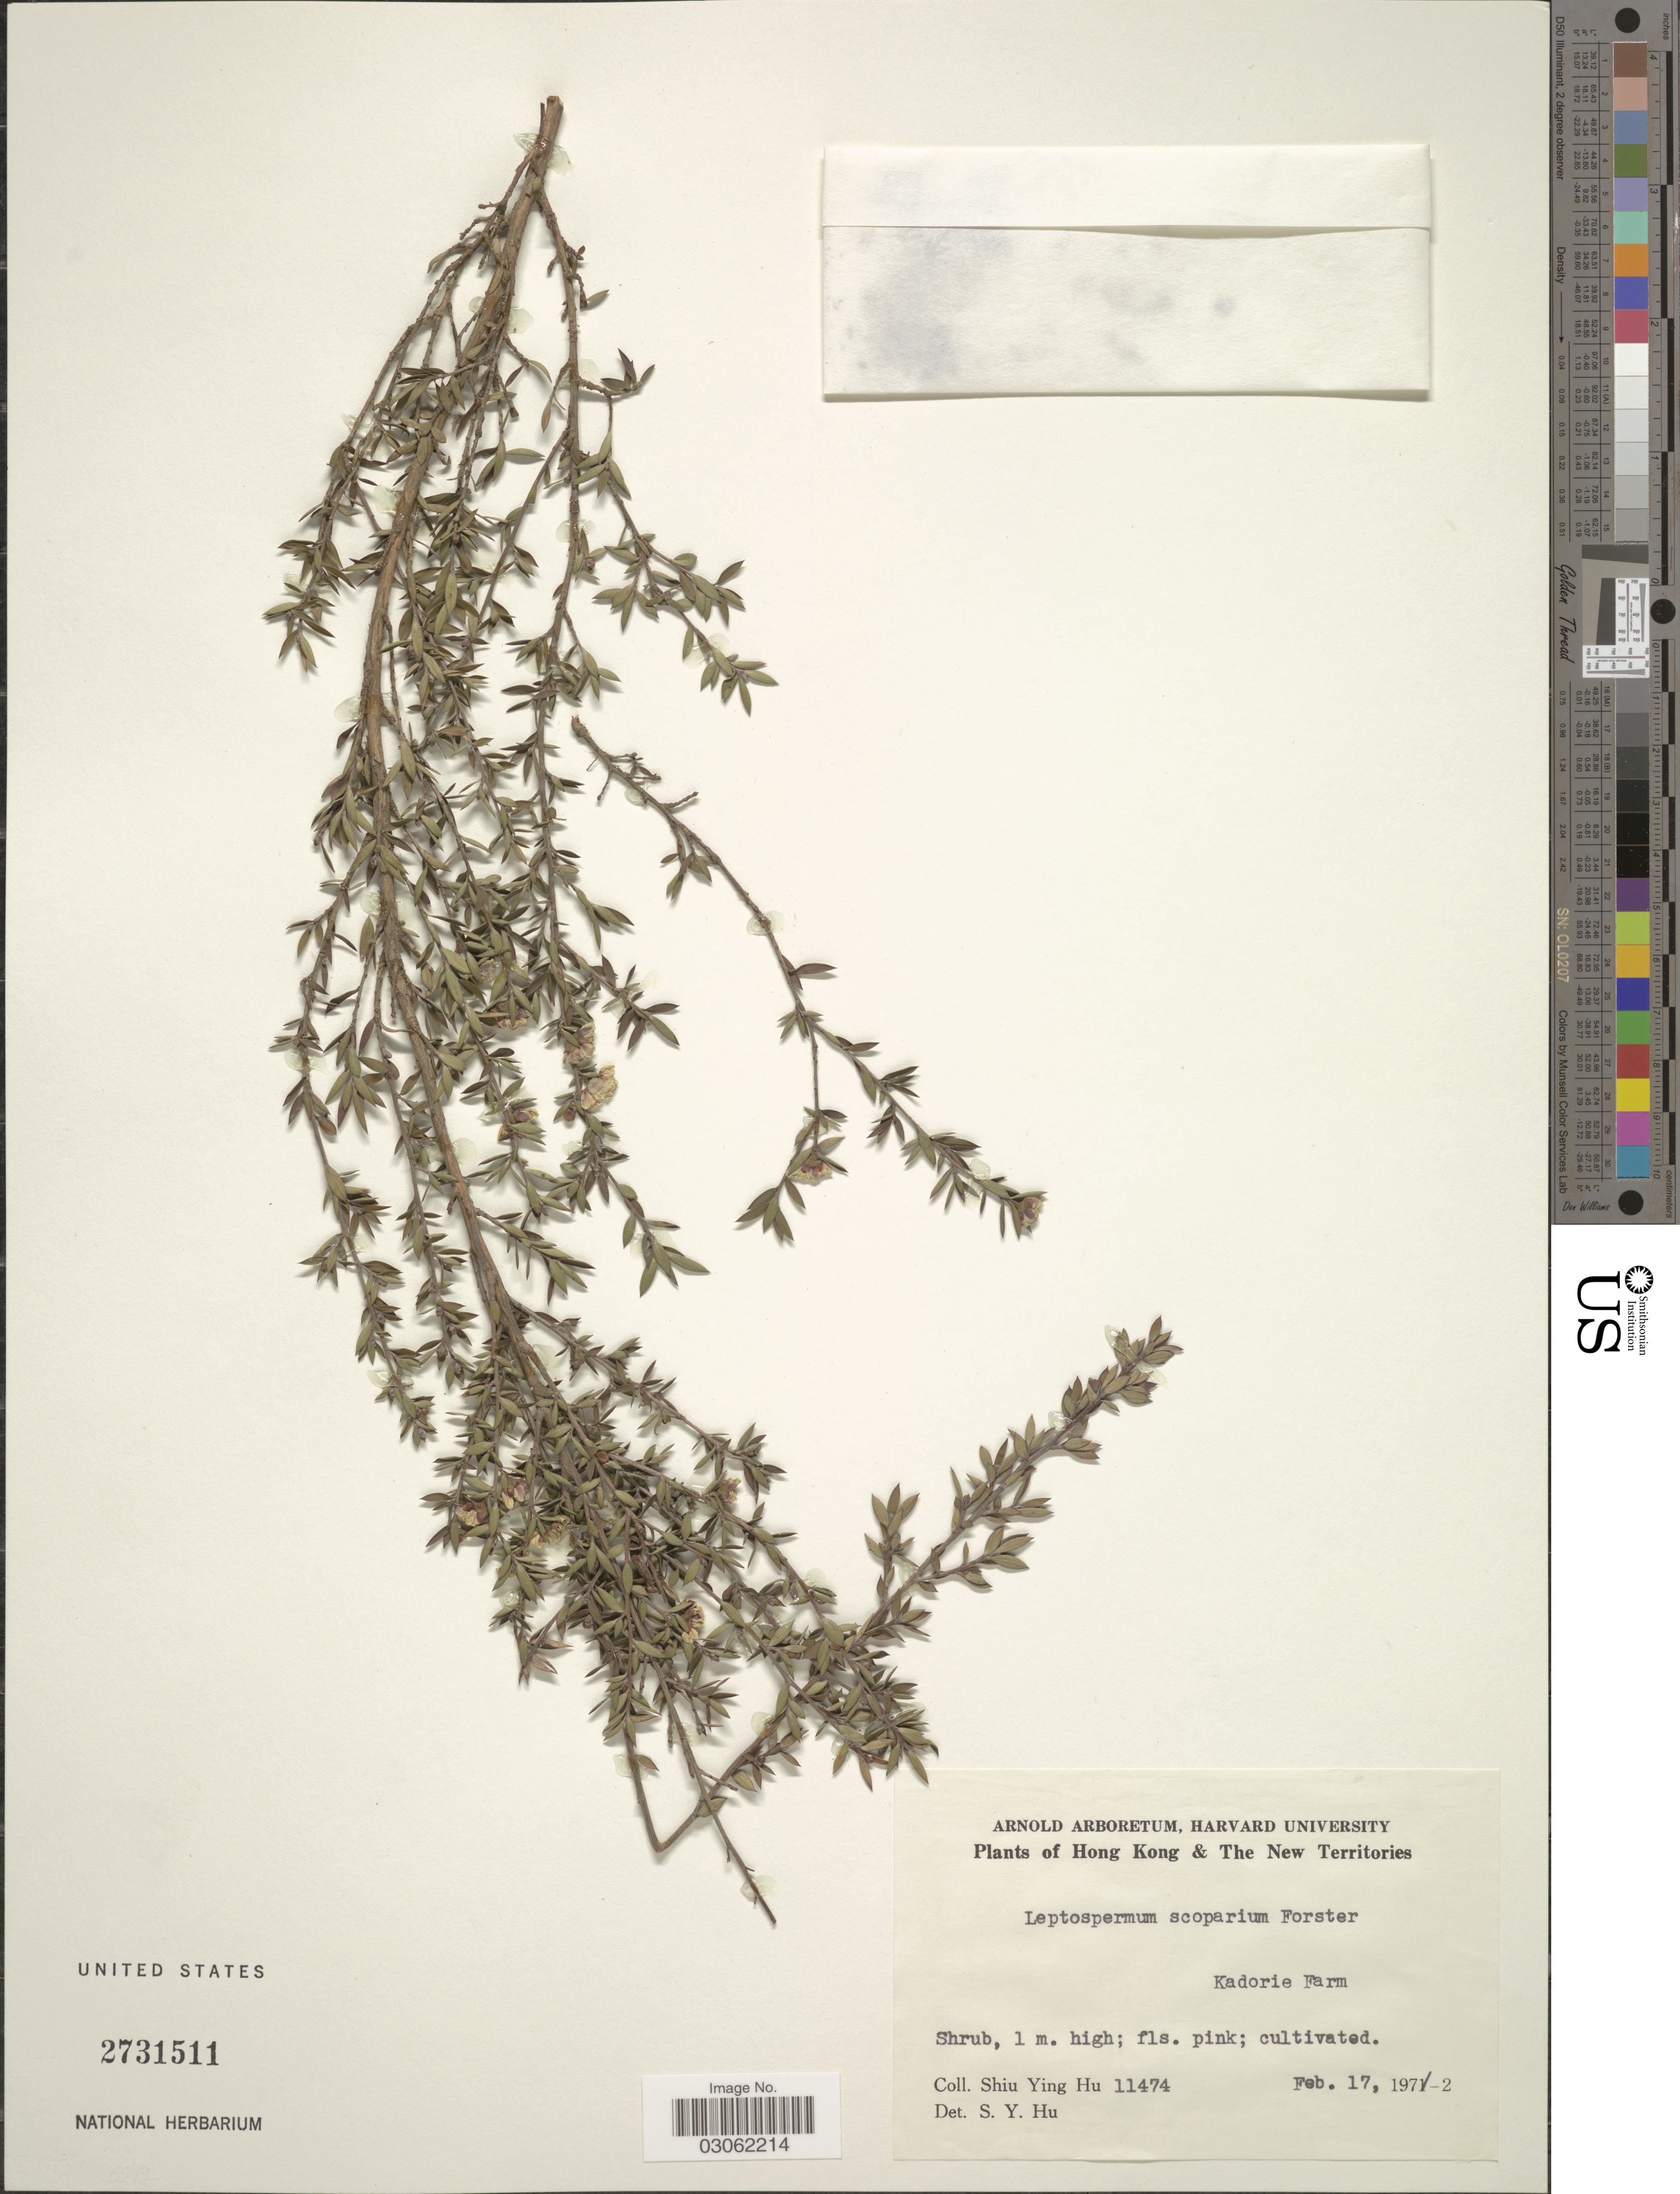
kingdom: Plantae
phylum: Tracheophyta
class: Magnoliopsida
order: Myrtales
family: Myrtaceae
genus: Leptospermum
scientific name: Leptospermum scoparium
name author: J.R. Forst. & G. Forst.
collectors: S. Y. Hu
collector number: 11474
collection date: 1972-02-17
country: China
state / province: Hong Kong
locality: Hong Kong & The New Territories. Kadorie Farm.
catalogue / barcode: US 2731511